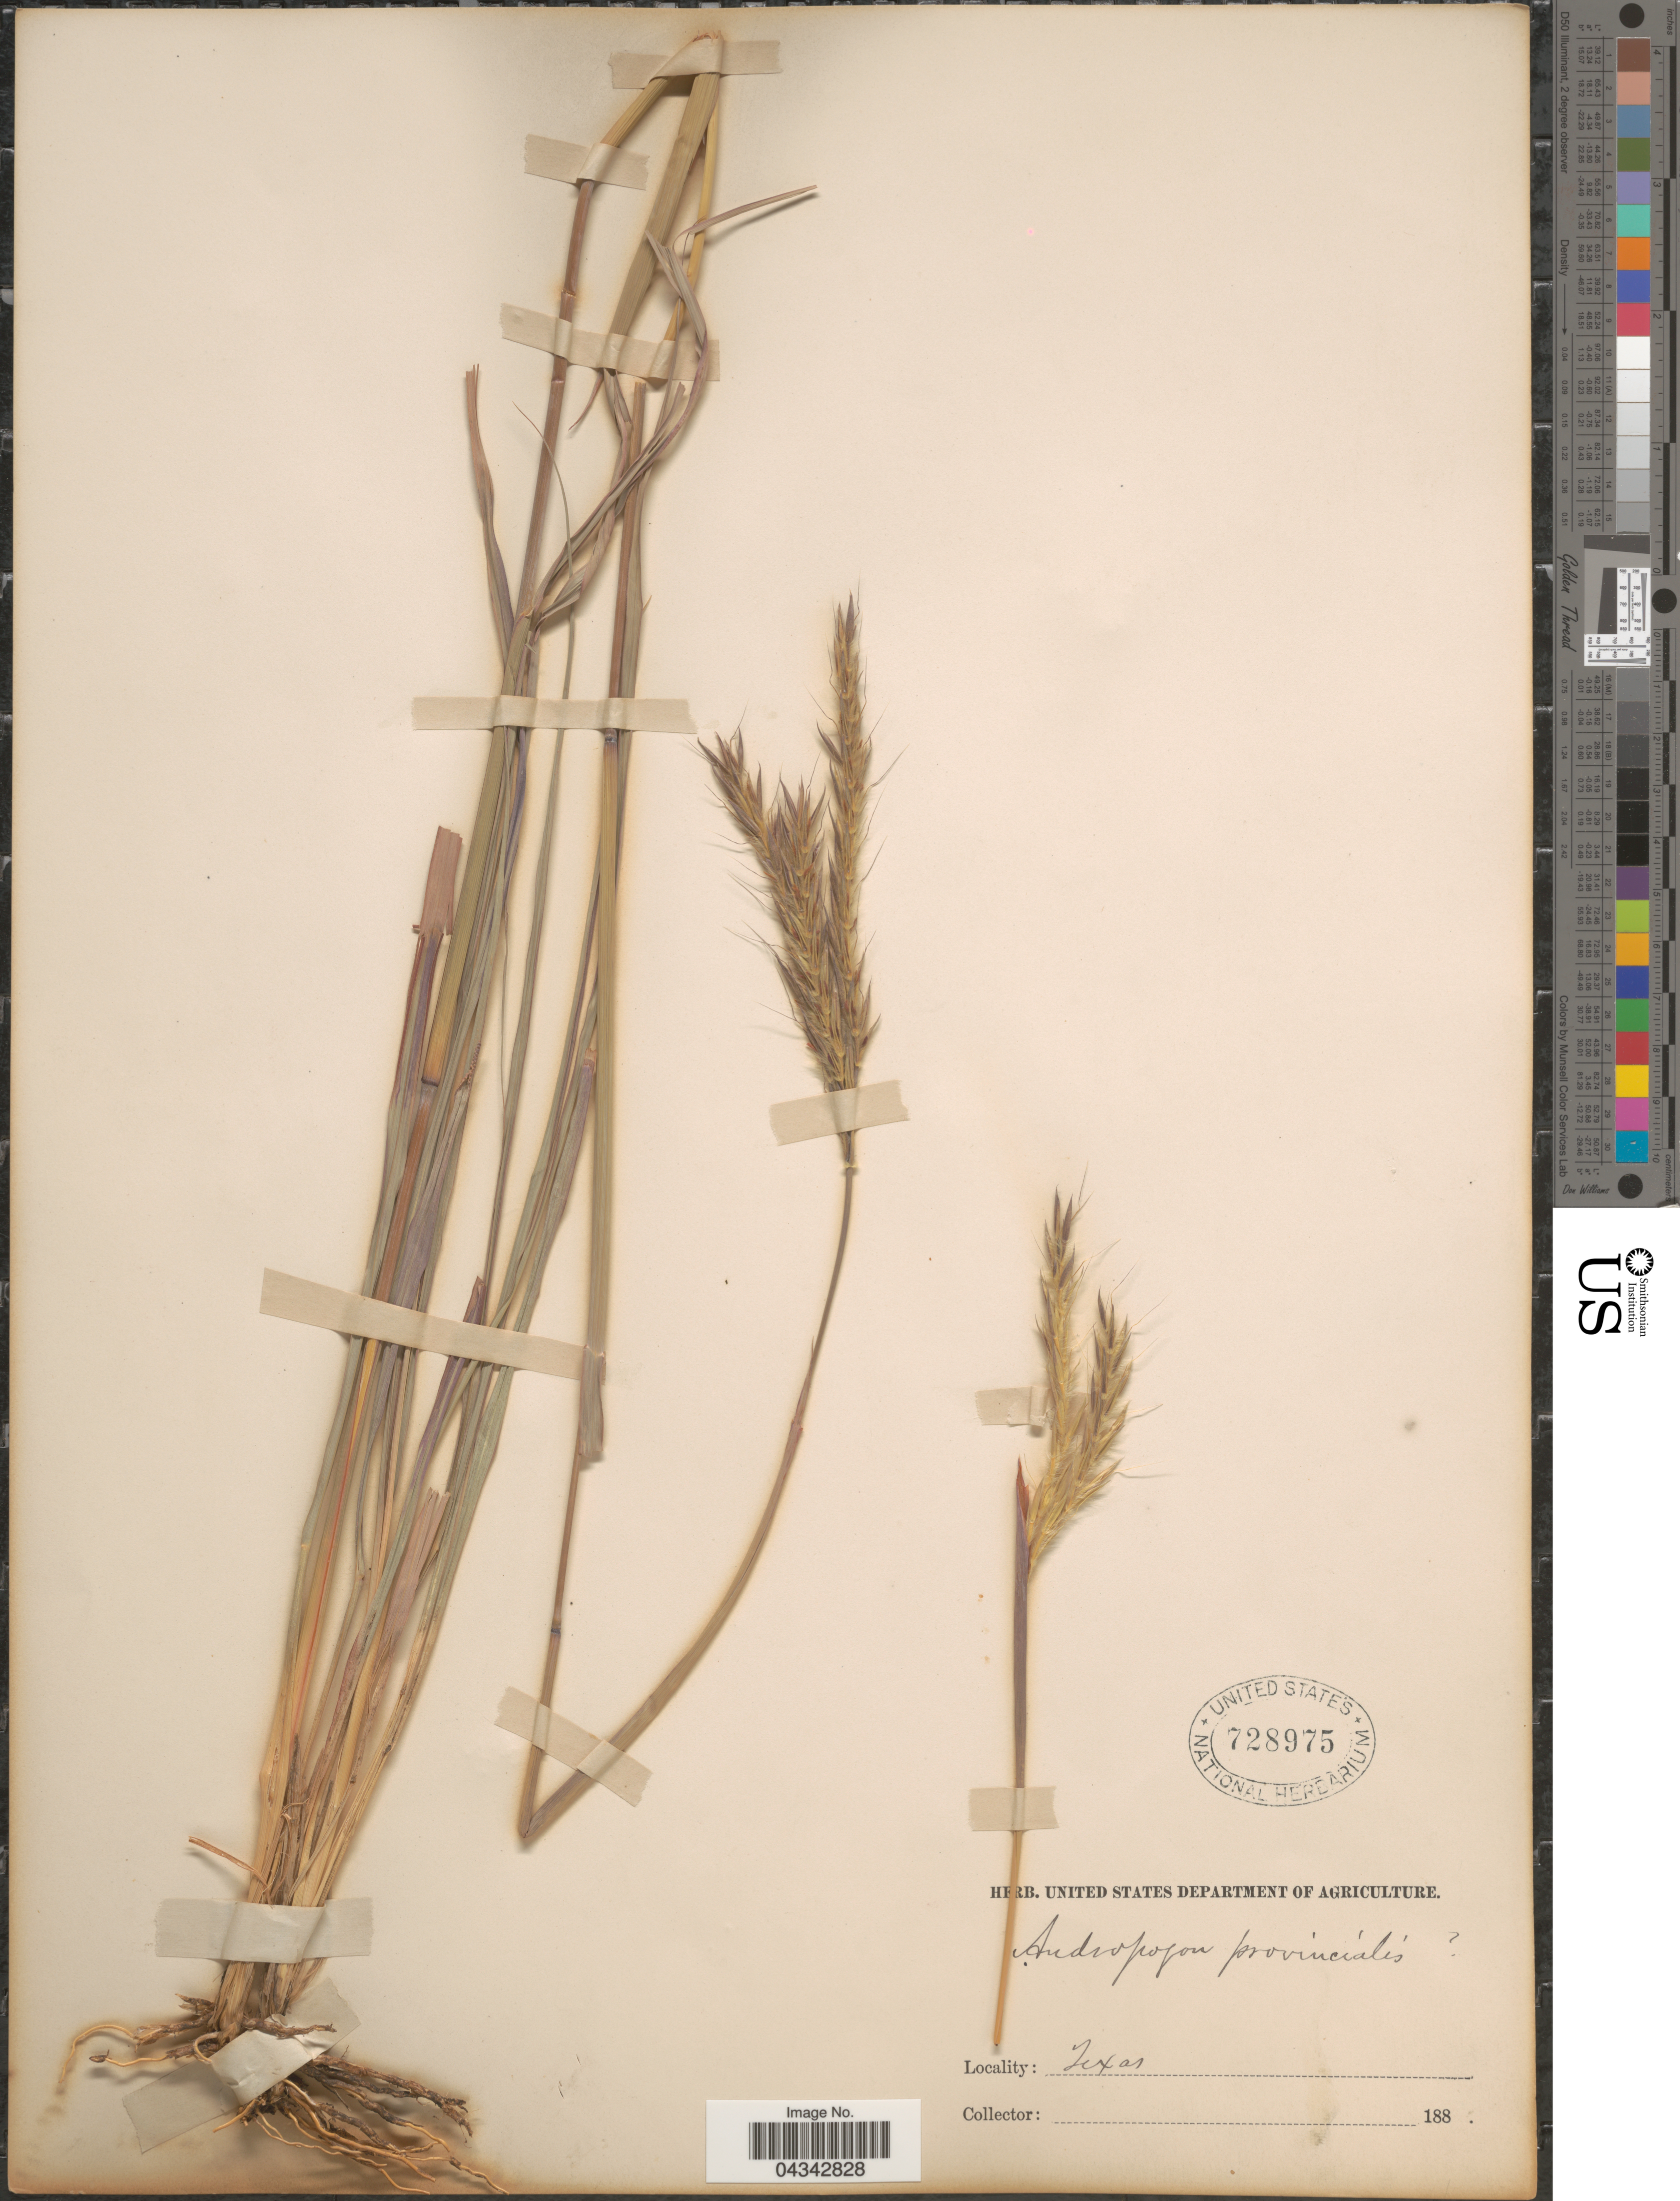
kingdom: Plantae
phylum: Tracheophyta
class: Liliopsida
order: Poales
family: Poaceae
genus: Andropogon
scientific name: Andropogon gerardii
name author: Vitman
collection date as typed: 188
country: United States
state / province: Texas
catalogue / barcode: US 728975